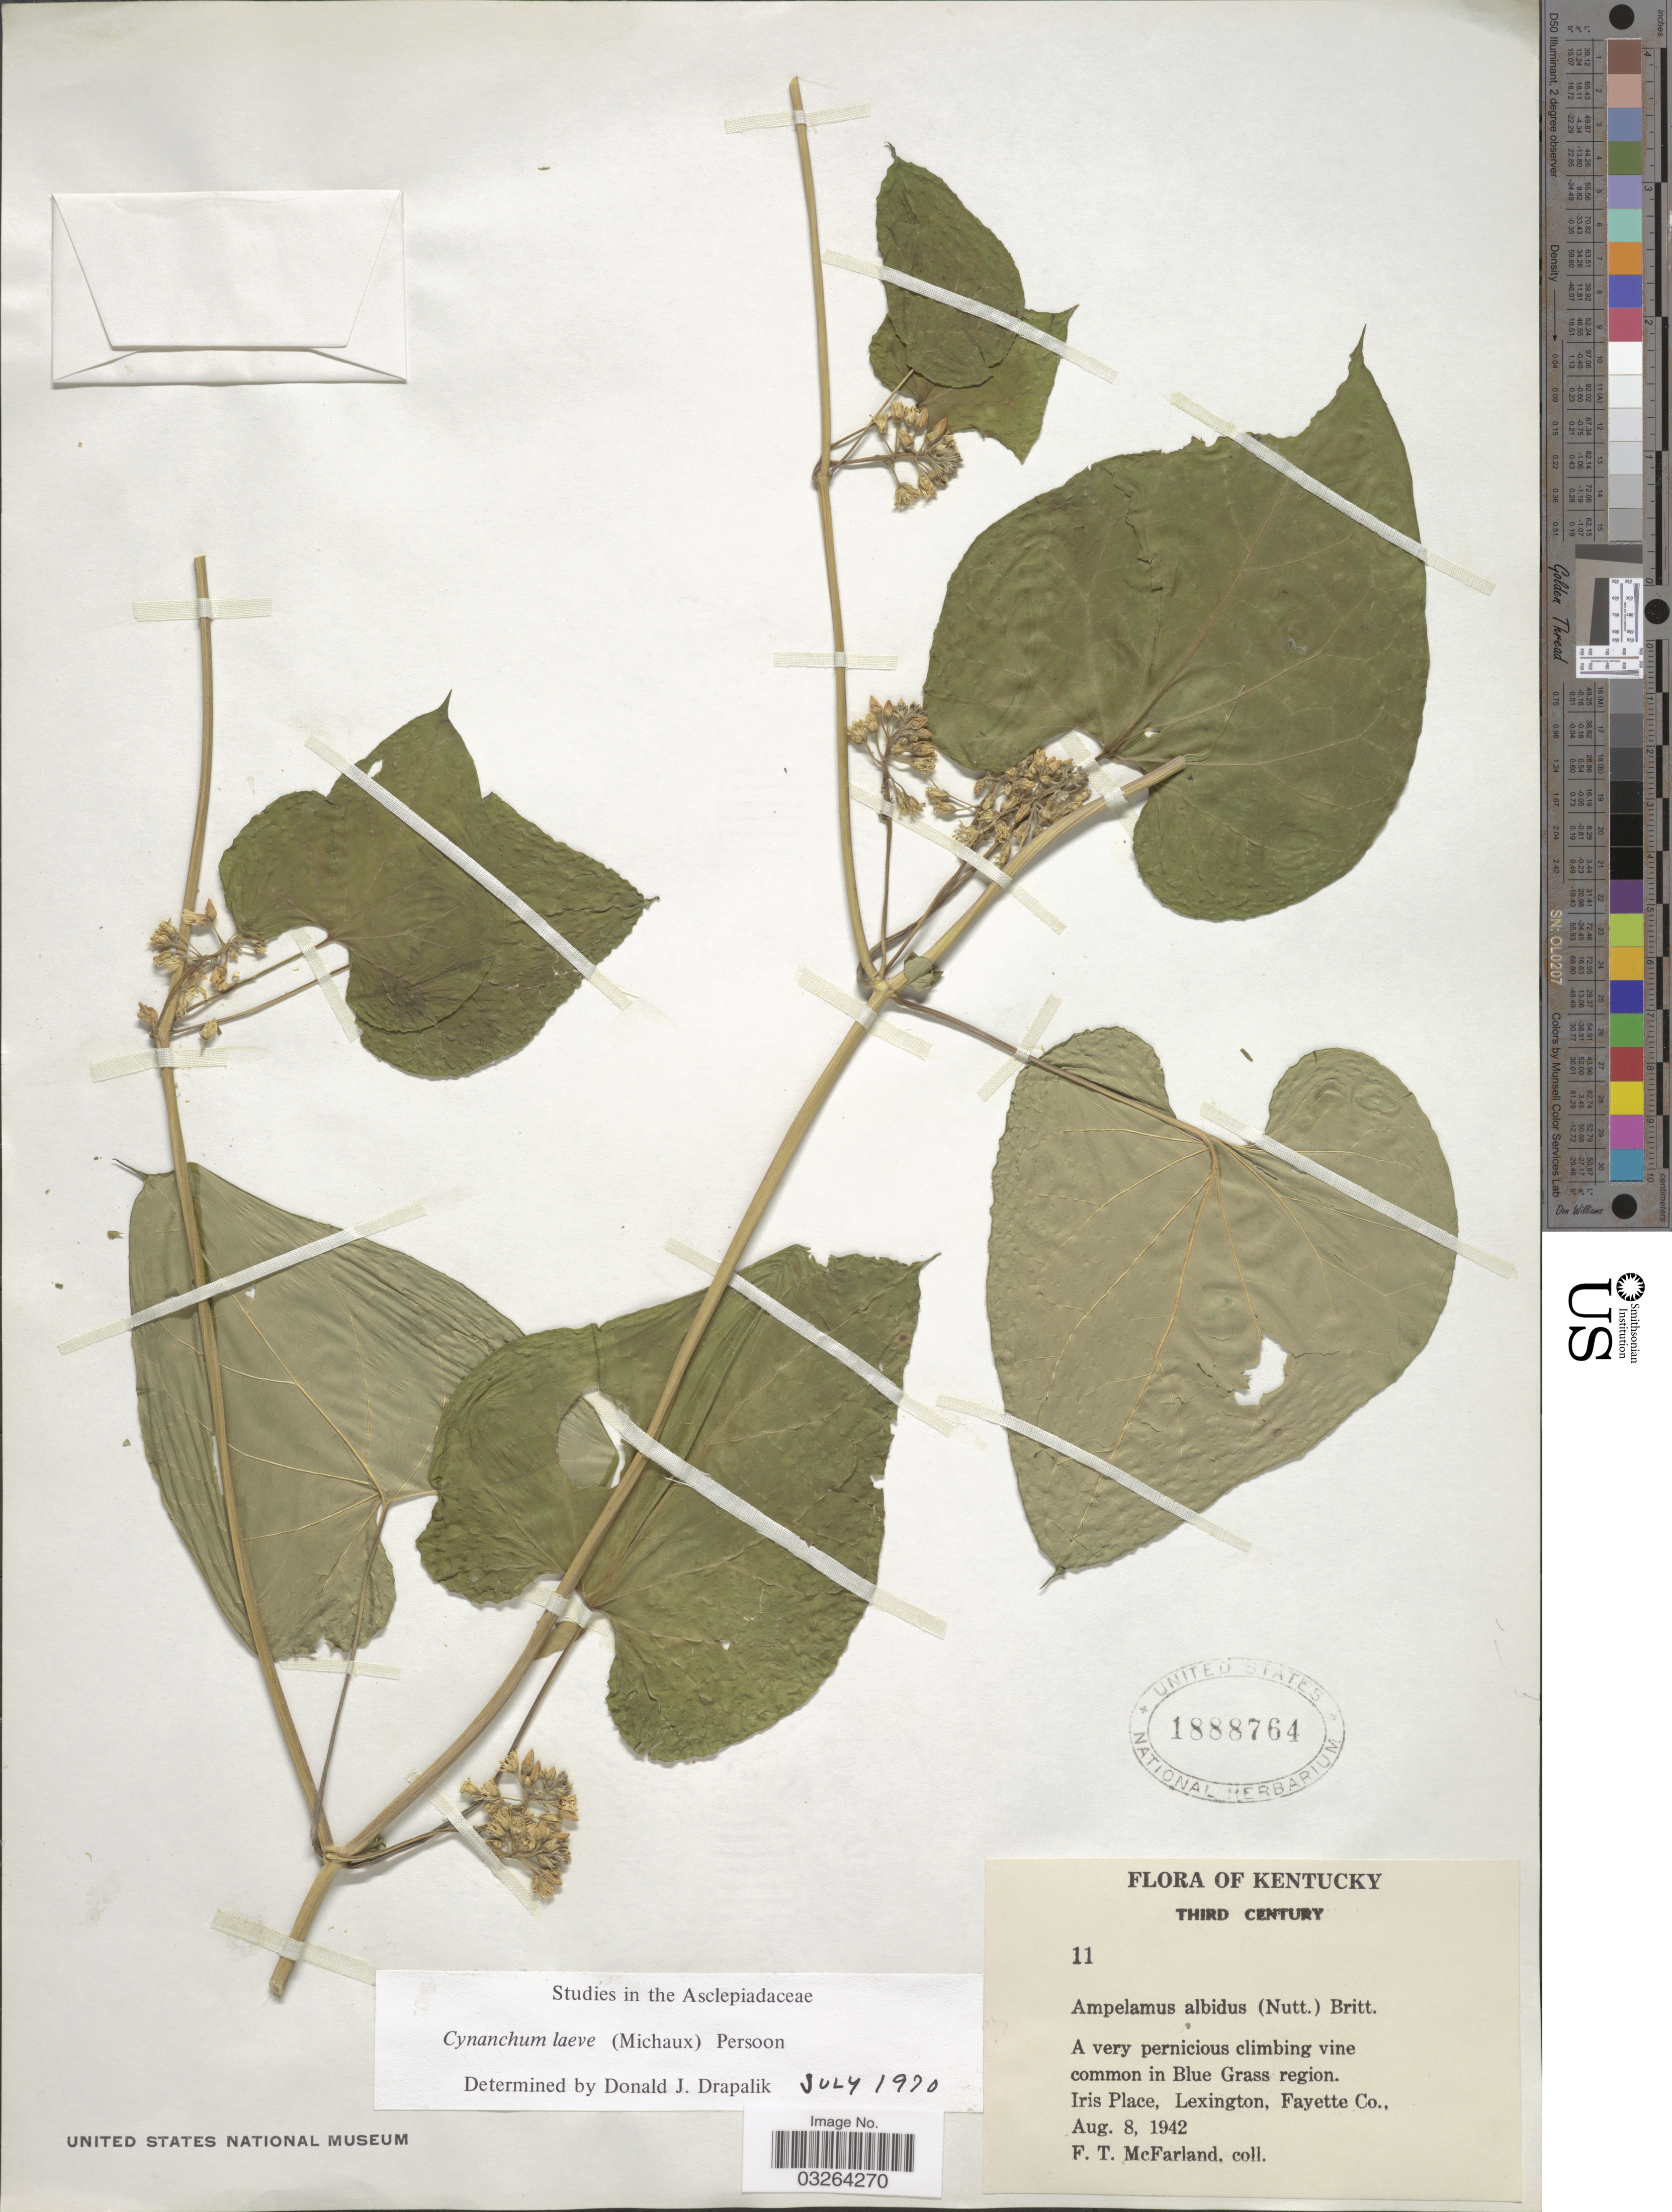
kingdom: Plantae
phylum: Tracheophyta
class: Magnoliopsida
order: Gentianales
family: Apocynaceae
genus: Cynanchum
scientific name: Cynanchum laeve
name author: (Michx.) Pers.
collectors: F. McFarland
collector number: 11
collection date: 1942-08-08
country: United States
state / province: Kentucky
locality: Third Century. In Blue Grass region. Iris Place, Lexington, Fayette Co.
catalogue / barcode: US 1888764